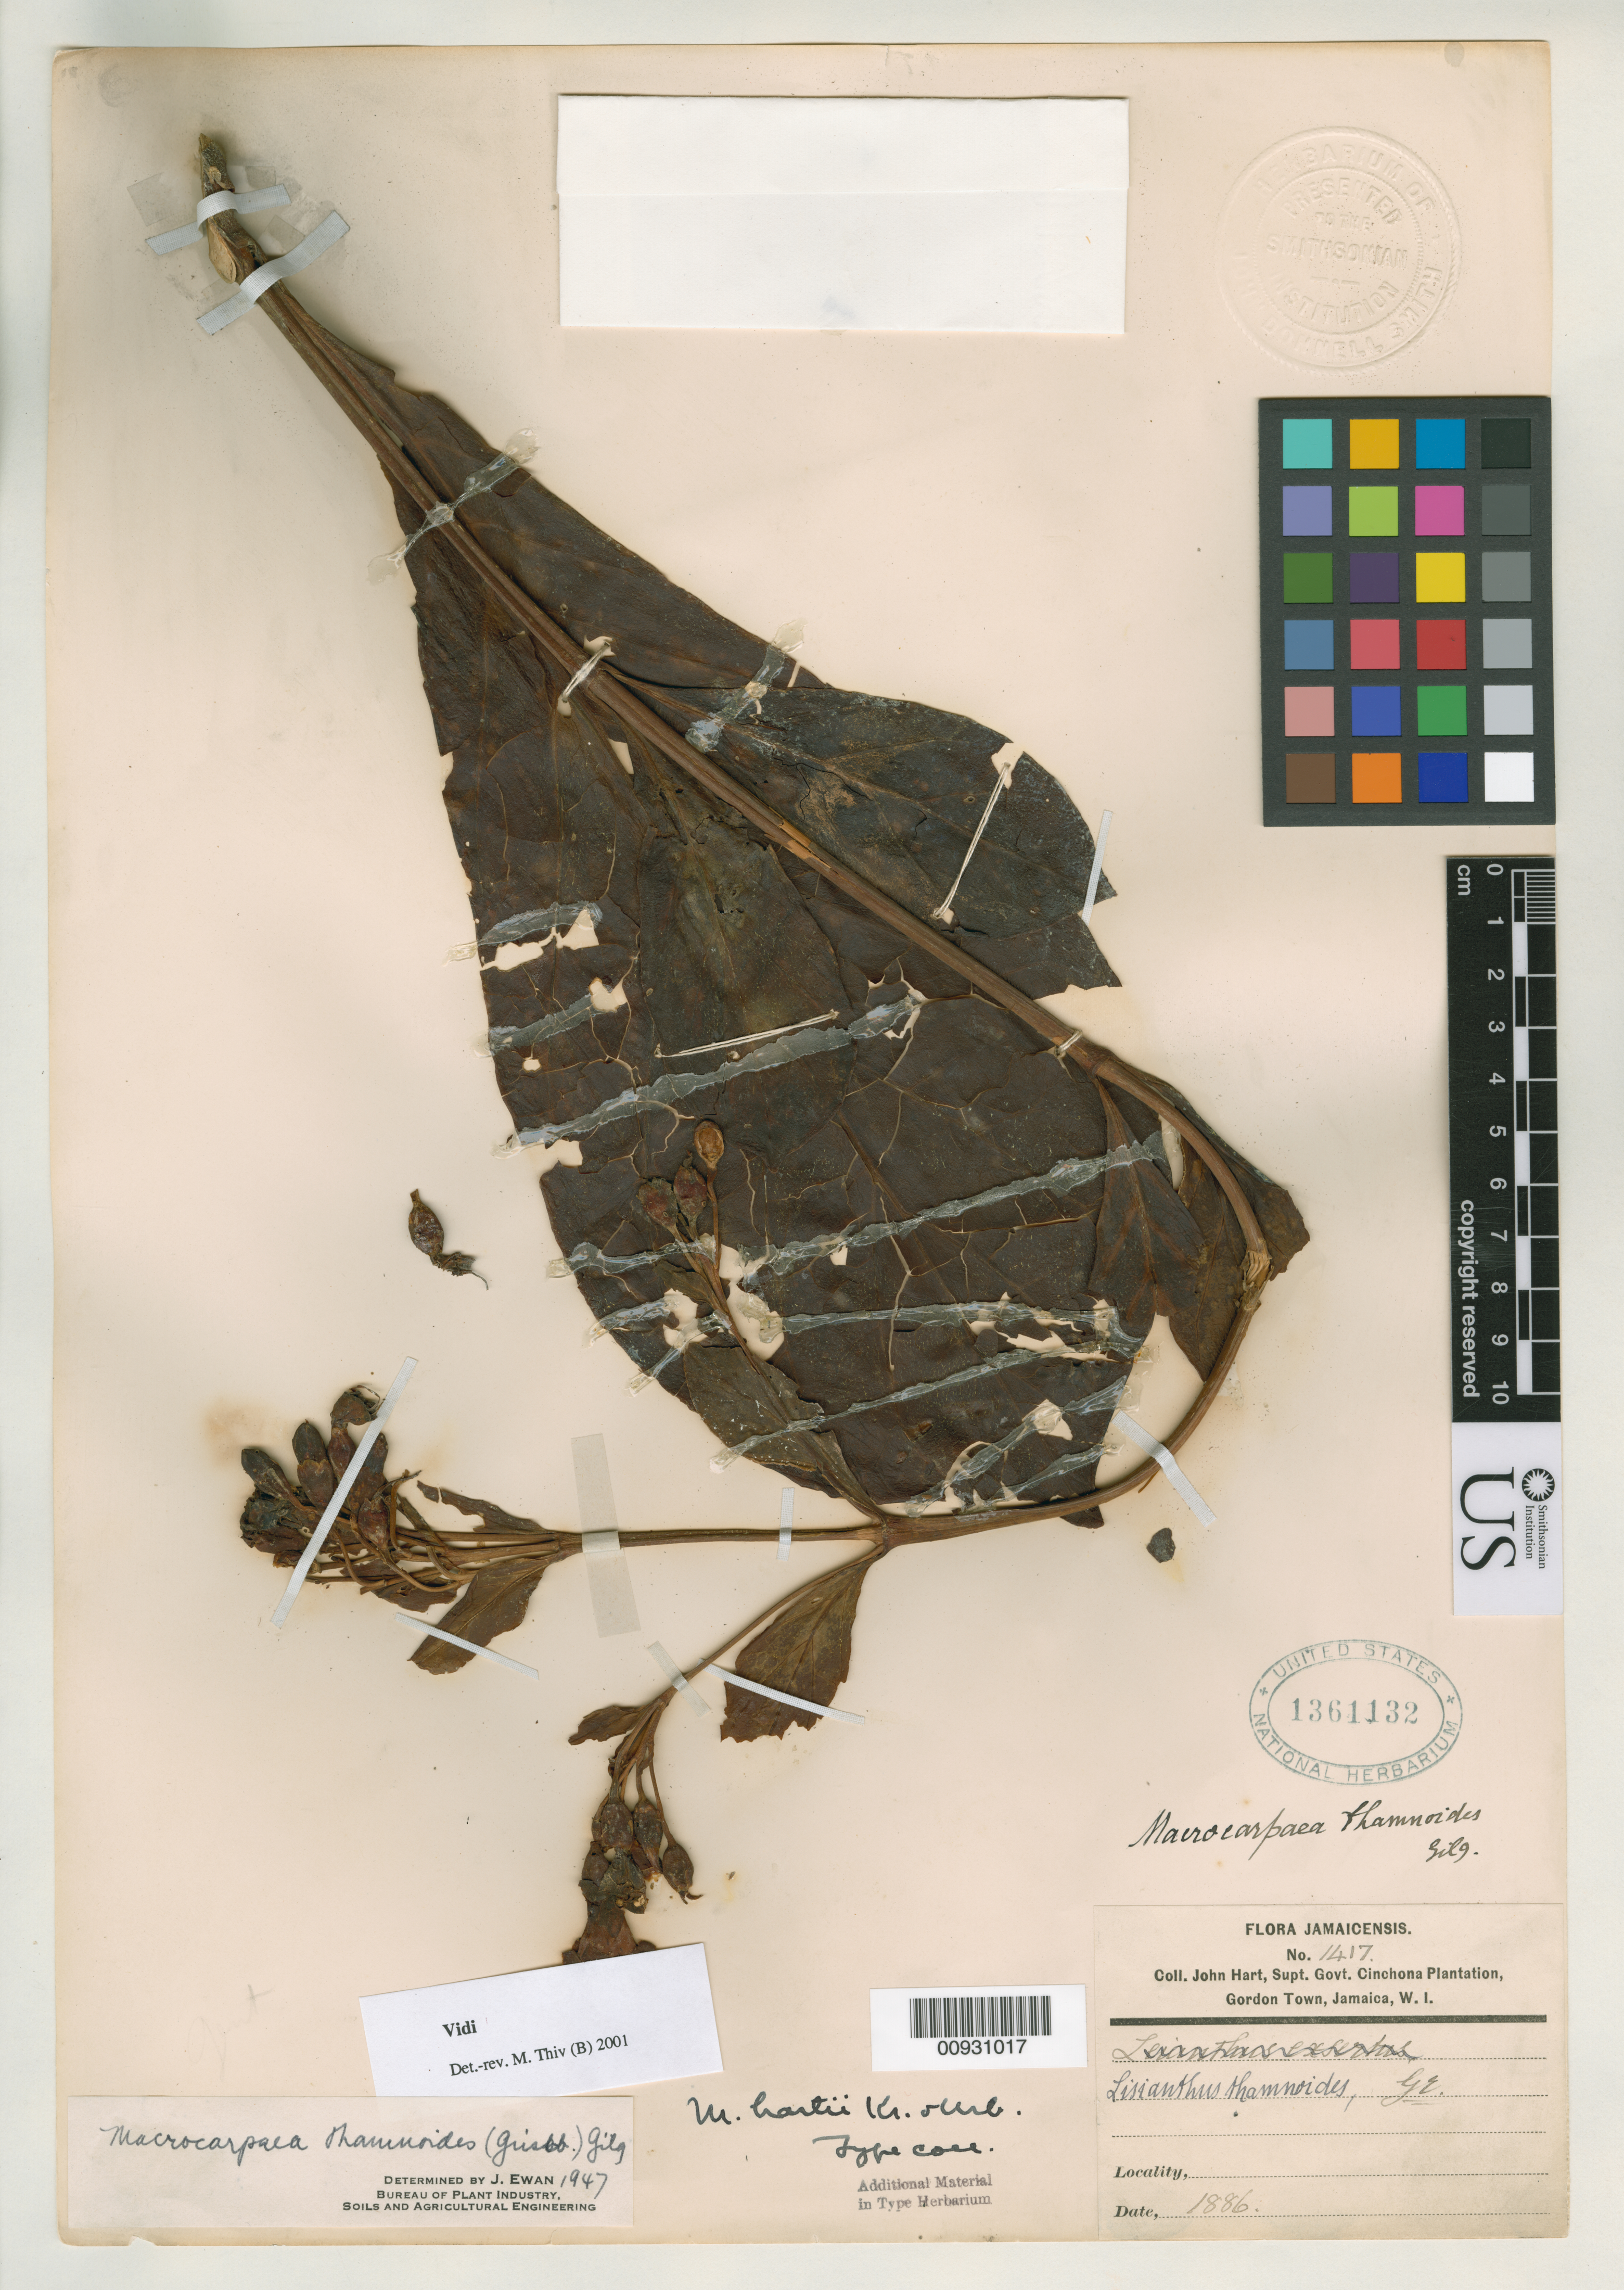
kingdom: Plantae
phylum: Tracheophyta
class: Magnoliopsida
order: Gentianales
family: Gentianaceae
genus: Macrocarpaea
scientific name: Macrocarpaea hartii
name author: Krug & Urb.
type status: Isolectotype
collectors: J. H. Hart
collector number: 1417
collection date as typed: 1886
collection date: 1886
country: Jamaica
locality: Gordon Town.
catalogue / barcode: US 1361132